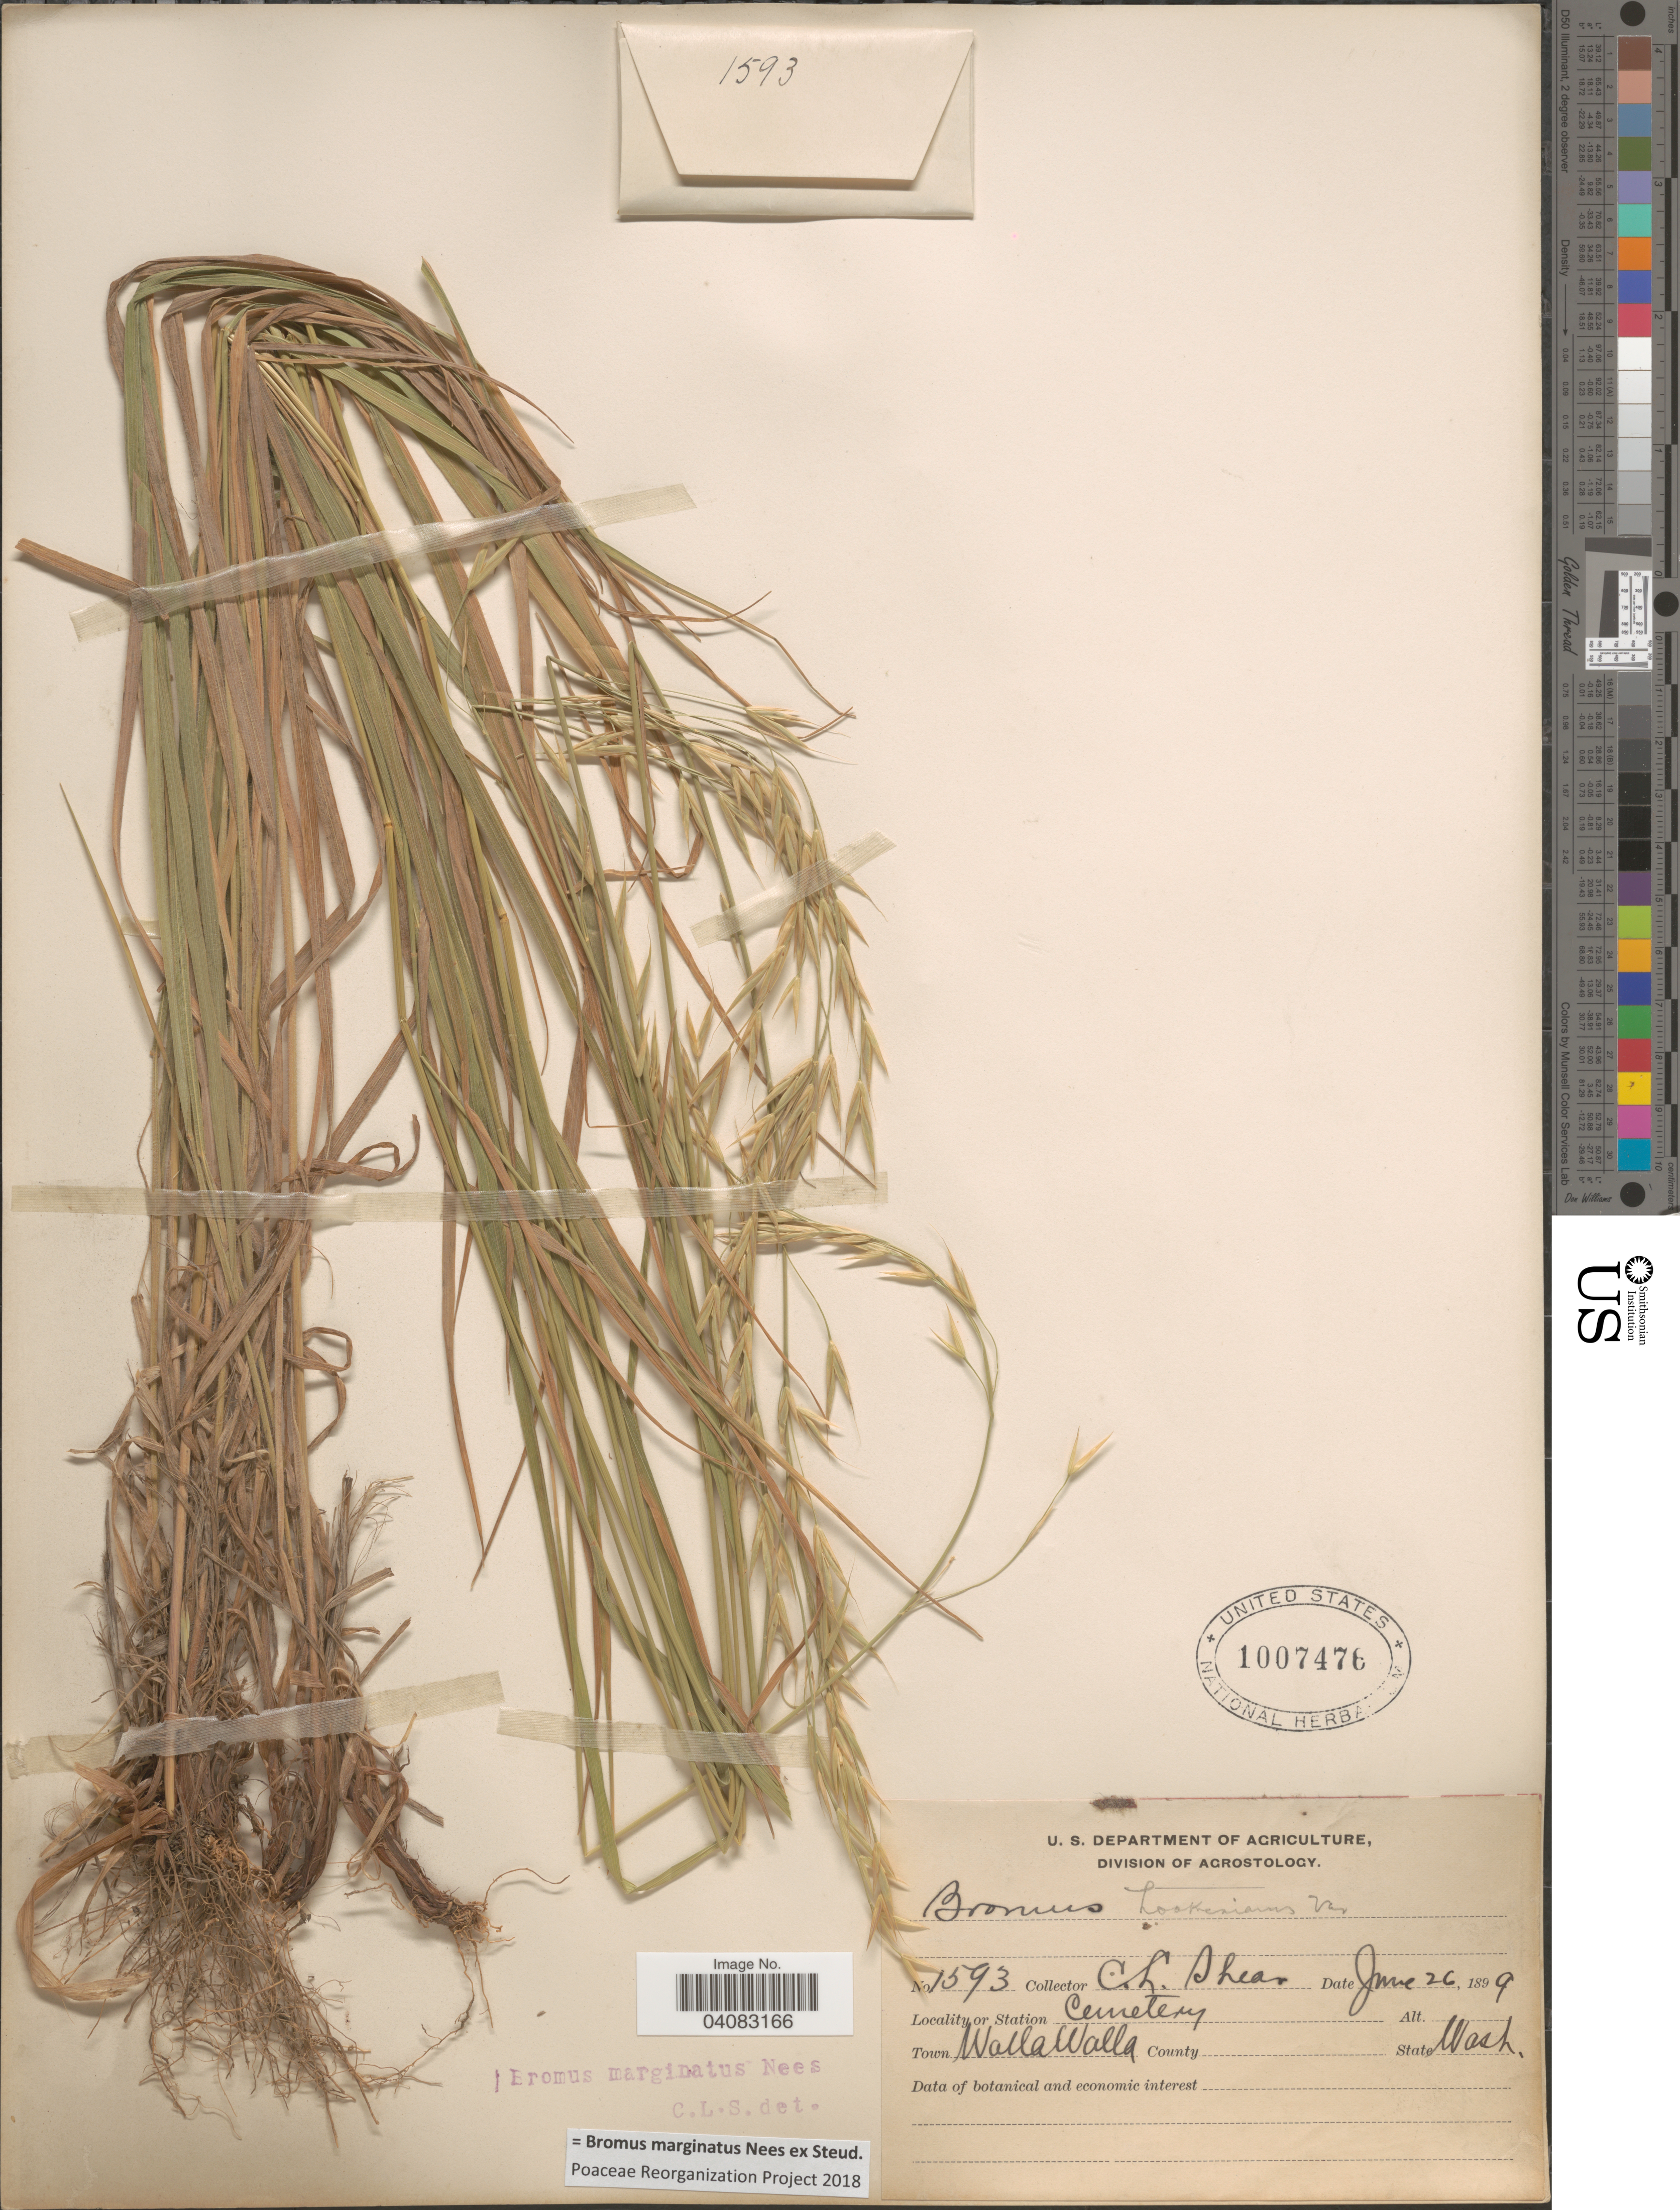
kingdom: Plantae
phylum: Tracheophyta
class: Liliopsida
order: Poales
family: Poaceae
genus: Bromus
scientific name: Bromus marginatus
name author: Nees ex Steud.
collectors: C. L. Shear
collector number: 1593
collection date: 1899-06-26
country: United States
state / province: Washington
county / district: Walla Walla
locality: Cemetery. Town Walla Walla.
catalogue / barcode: US 1007476